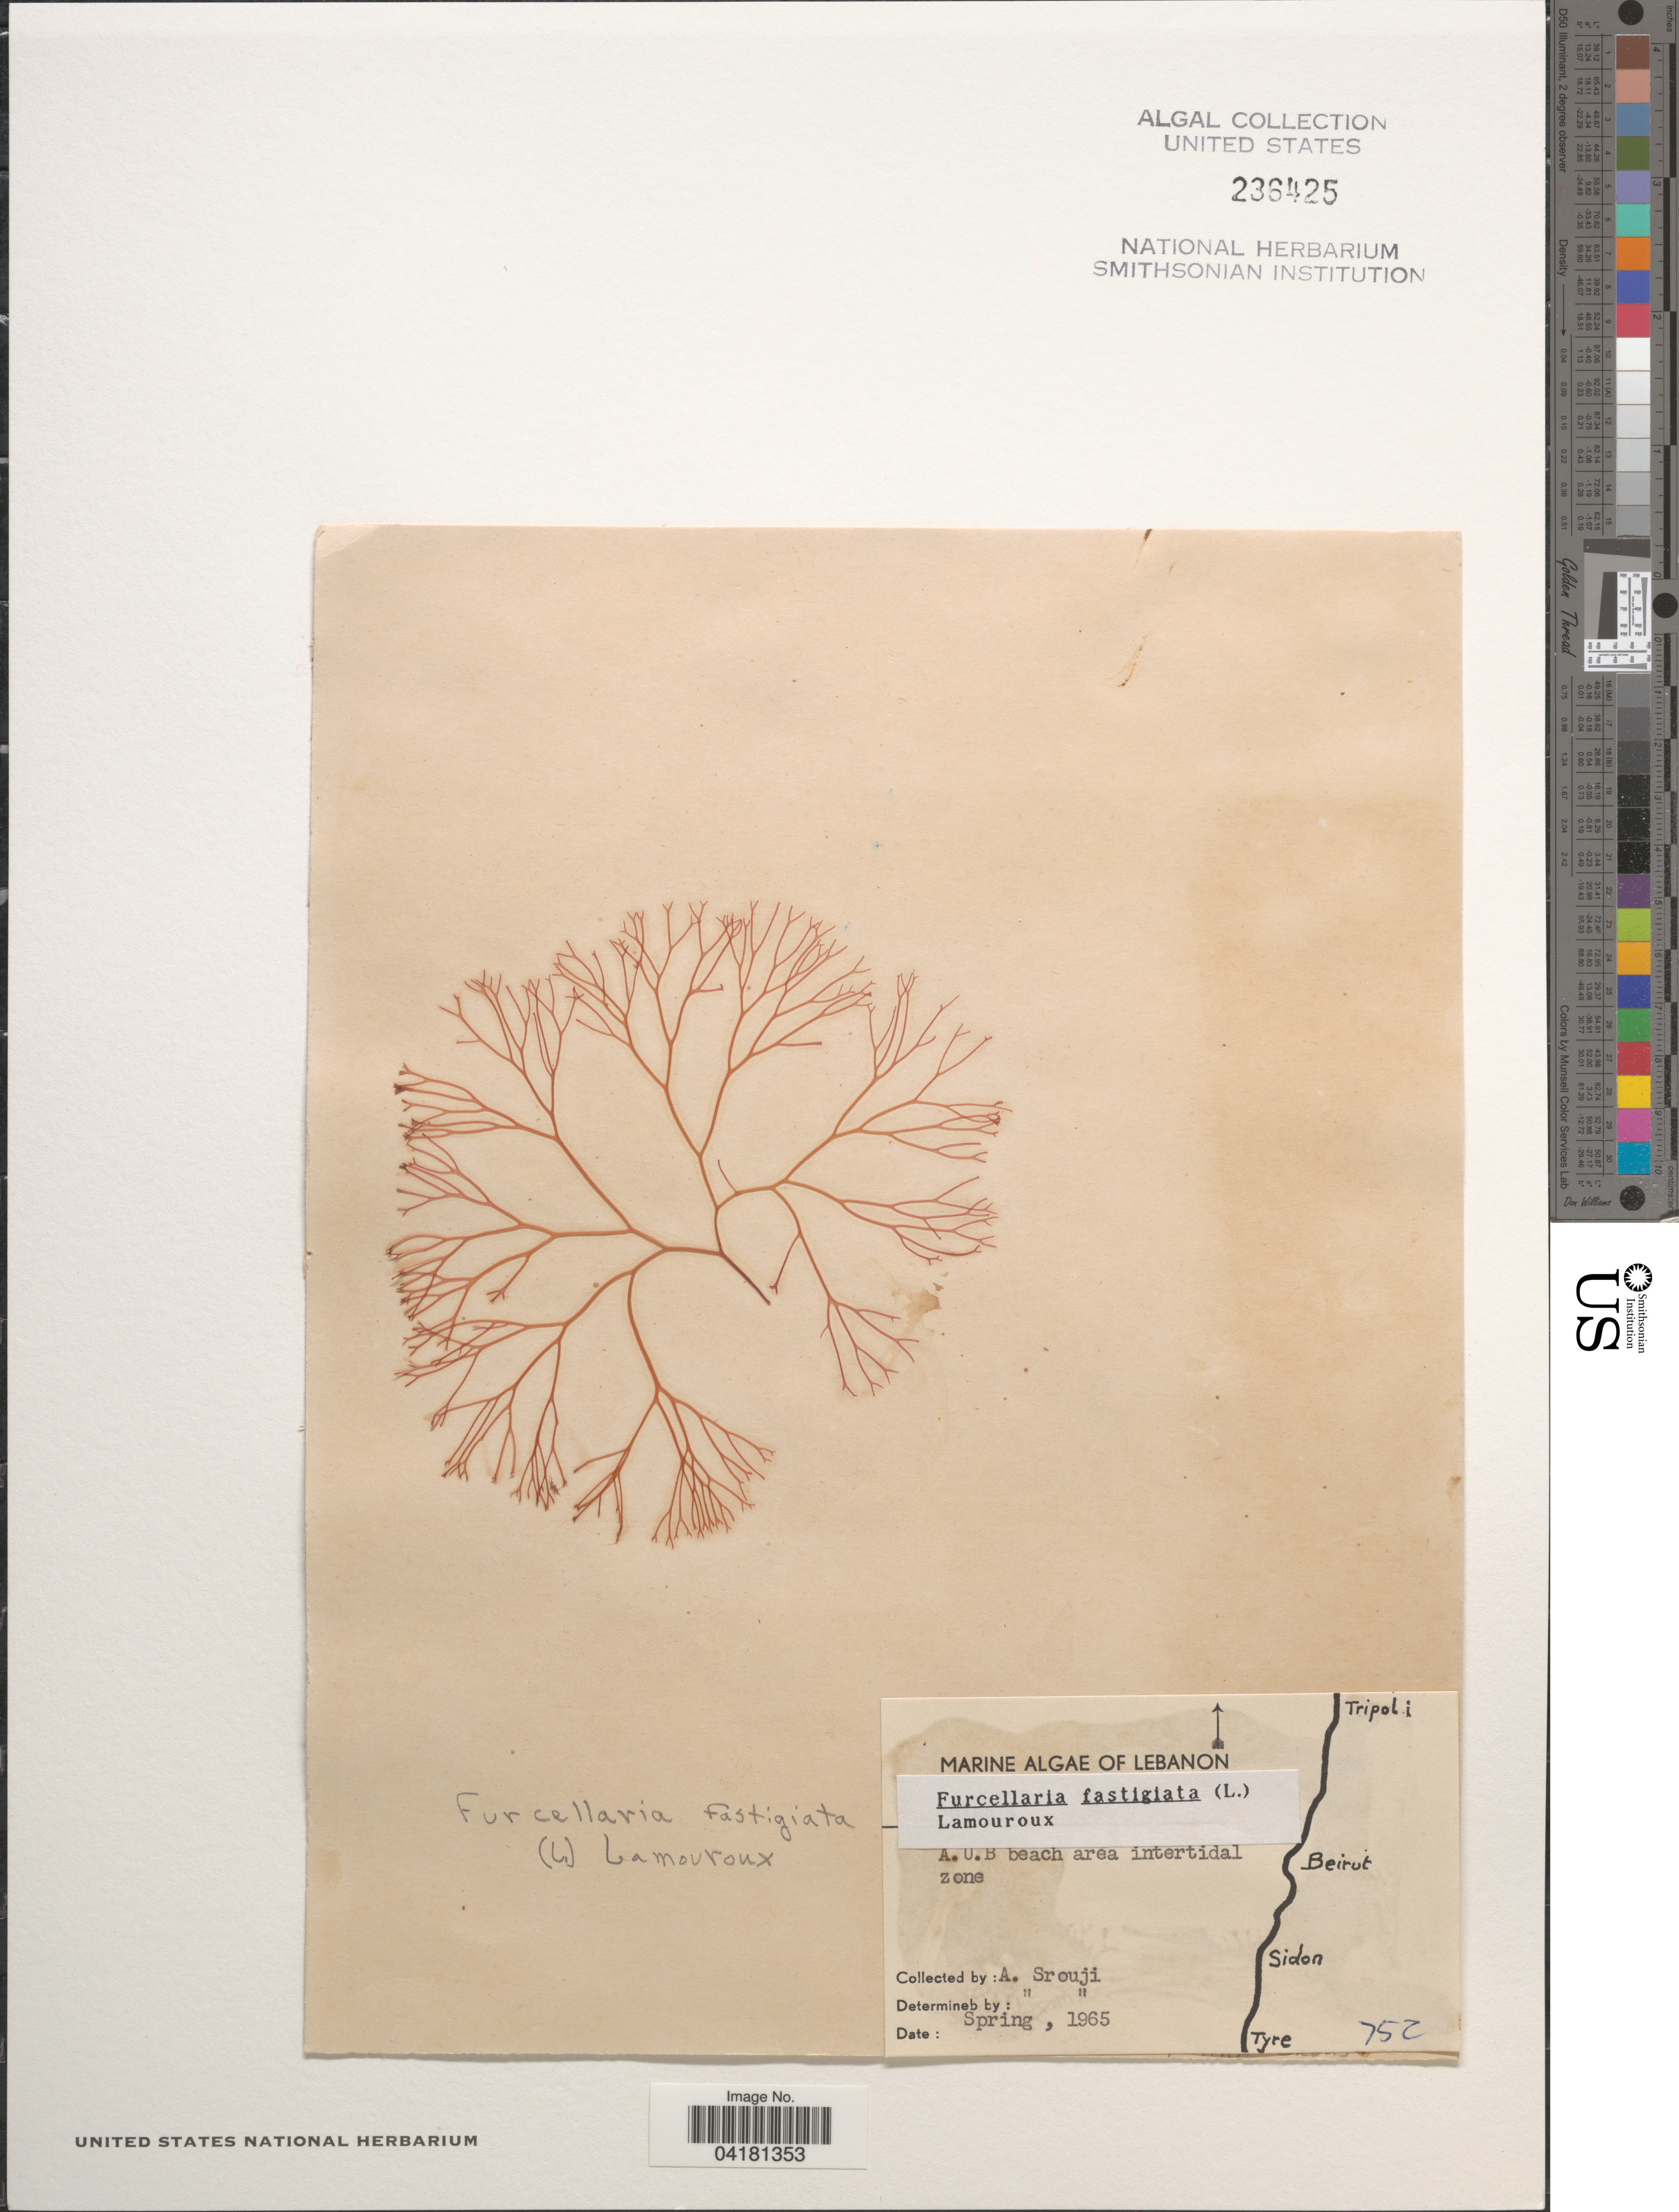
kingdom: Plantae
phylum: Rhodophyta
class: Florideophyceae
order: Gigartinales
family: Furcellariaceae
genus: Furcellaria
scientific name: Furcellaria lumbricalis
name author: (Hudson) J.V.Lamouroux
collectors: A. Srouji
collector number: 752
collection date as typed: Spring, 1965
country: Lebanon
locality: A.U.B. beach area intertidal zone.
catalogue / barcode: US 236425